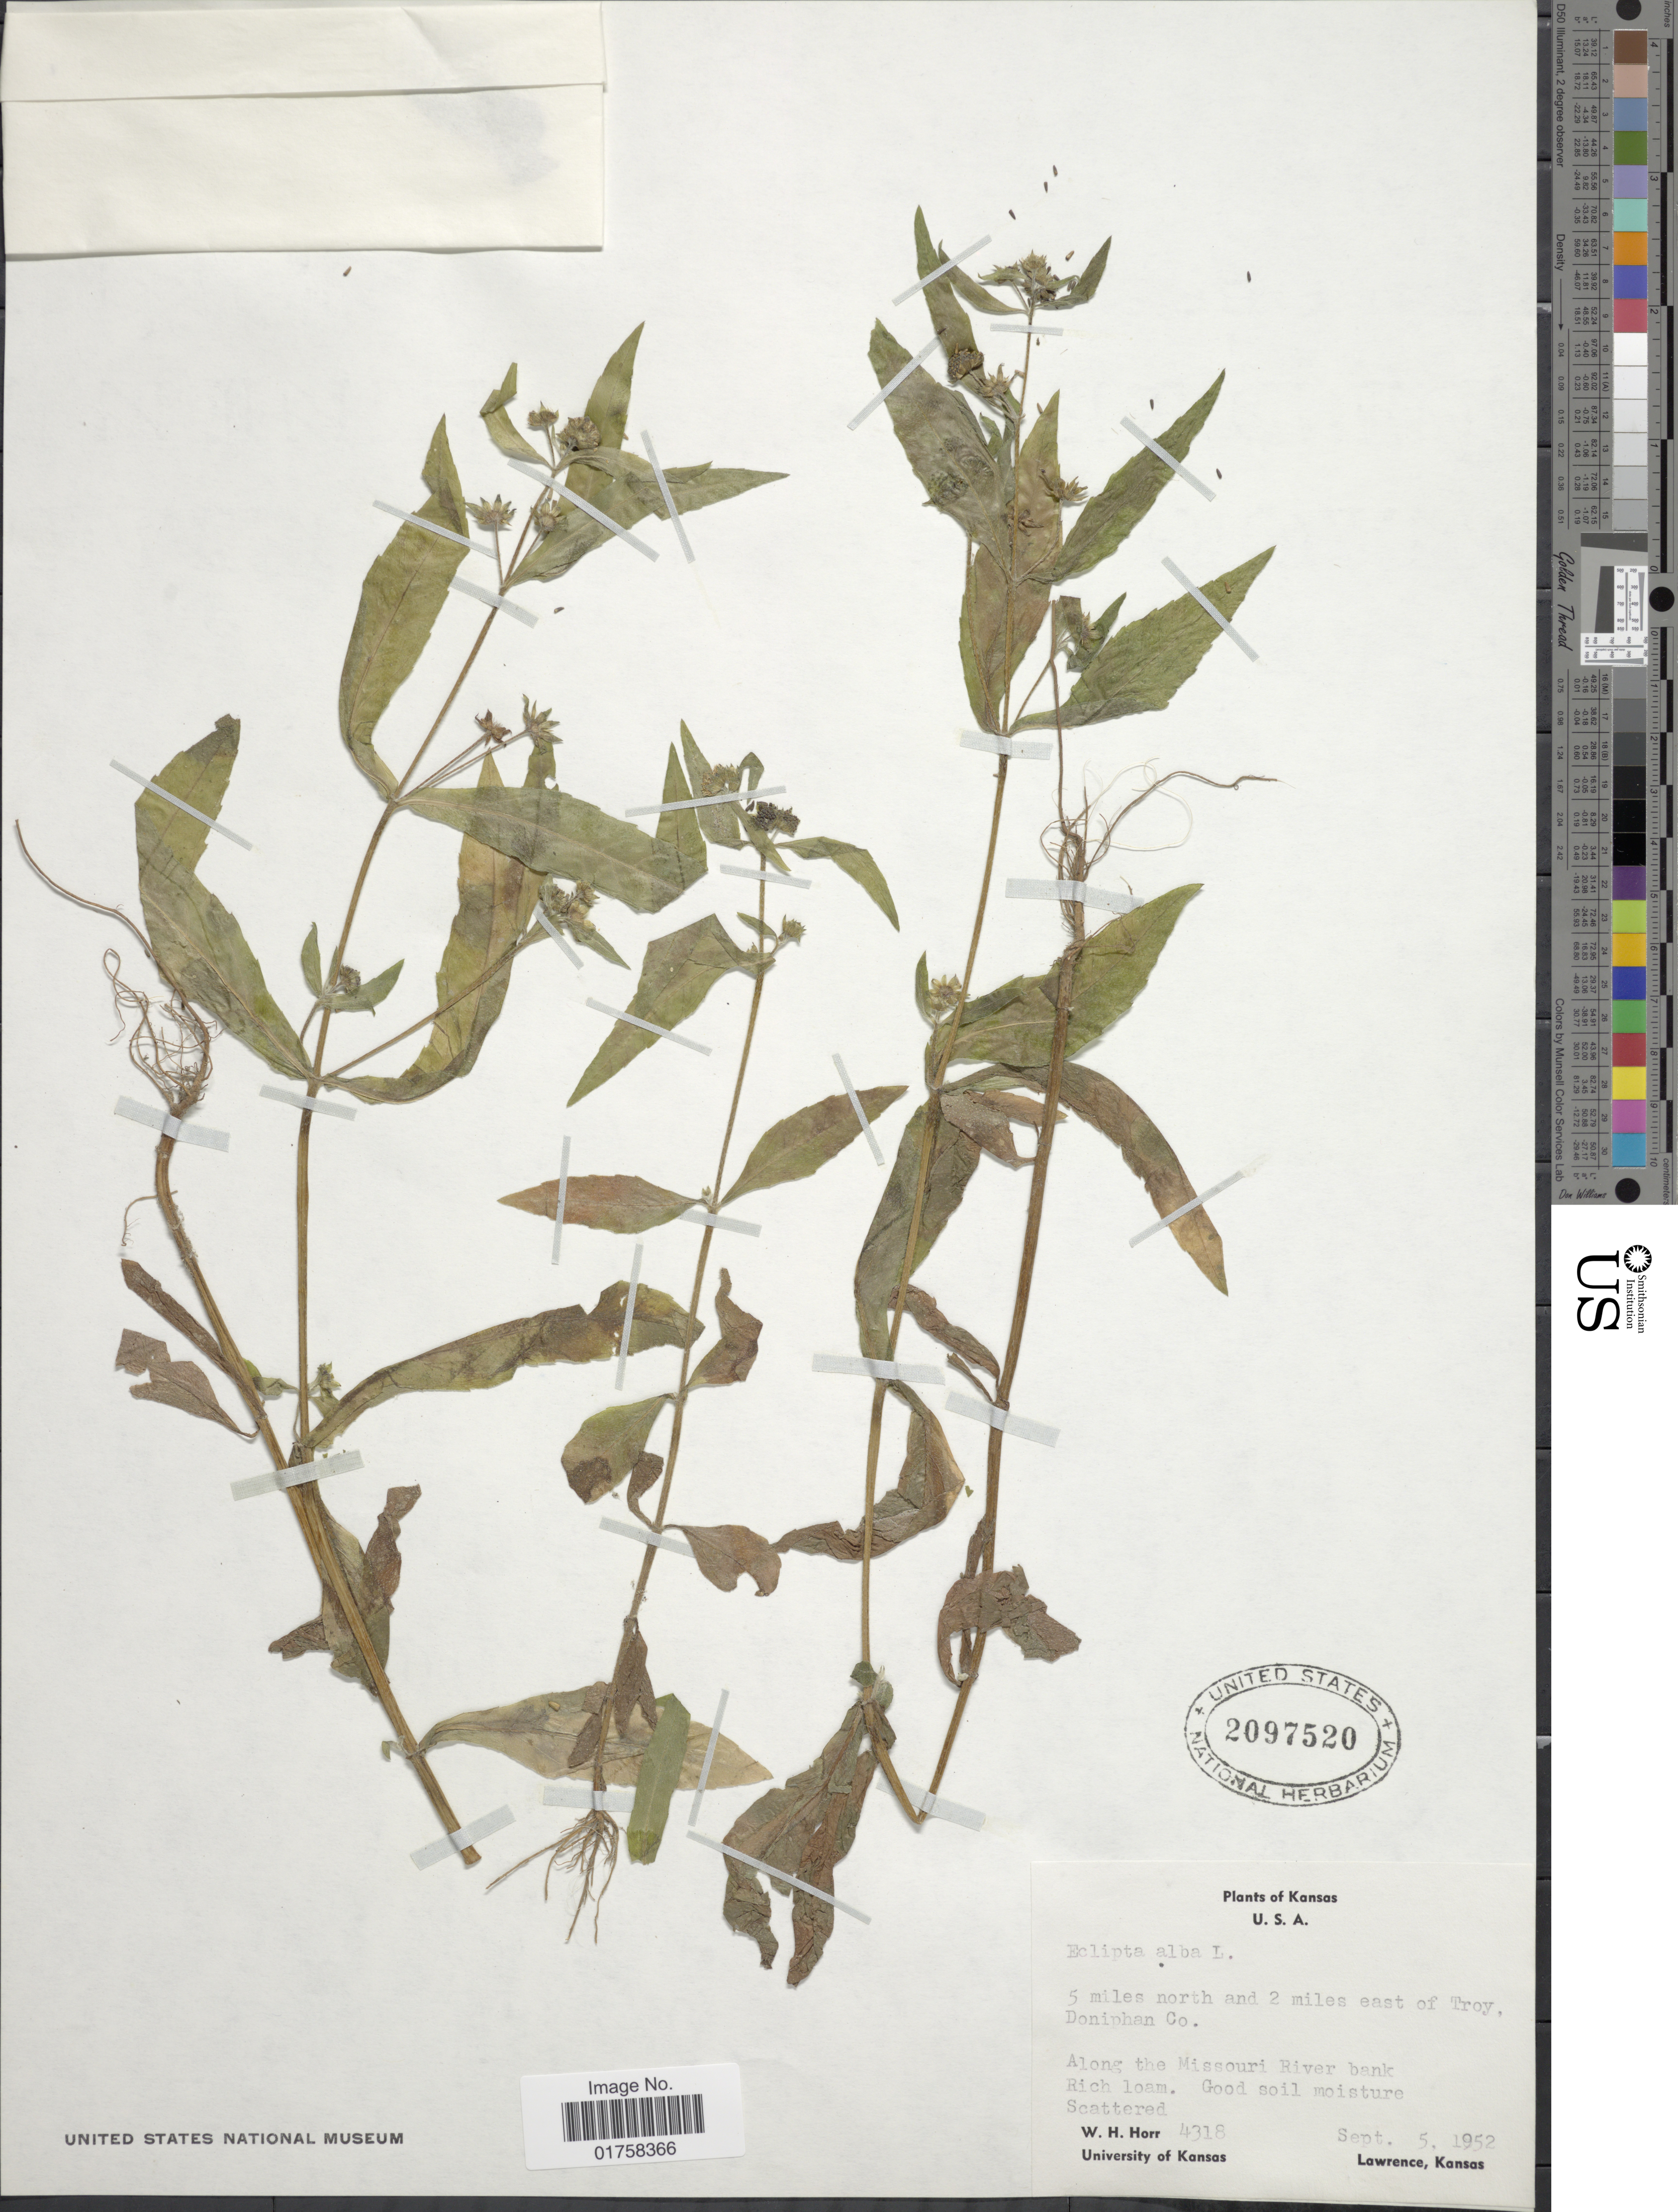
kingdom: Plantae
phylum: Tracheophyta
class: Magnoliopsida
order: Asterales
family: Asteraceae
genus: Eclipta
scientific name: Eclipta alba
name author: (L.) Hassk.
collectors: W. H. Horr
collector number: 4318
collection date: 1952-09-05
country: United States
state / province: Kansas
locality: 5 miles north and 2 miles east of Troy, Doniphan Co, Along the Missouri River bank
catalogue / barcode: US 2097520